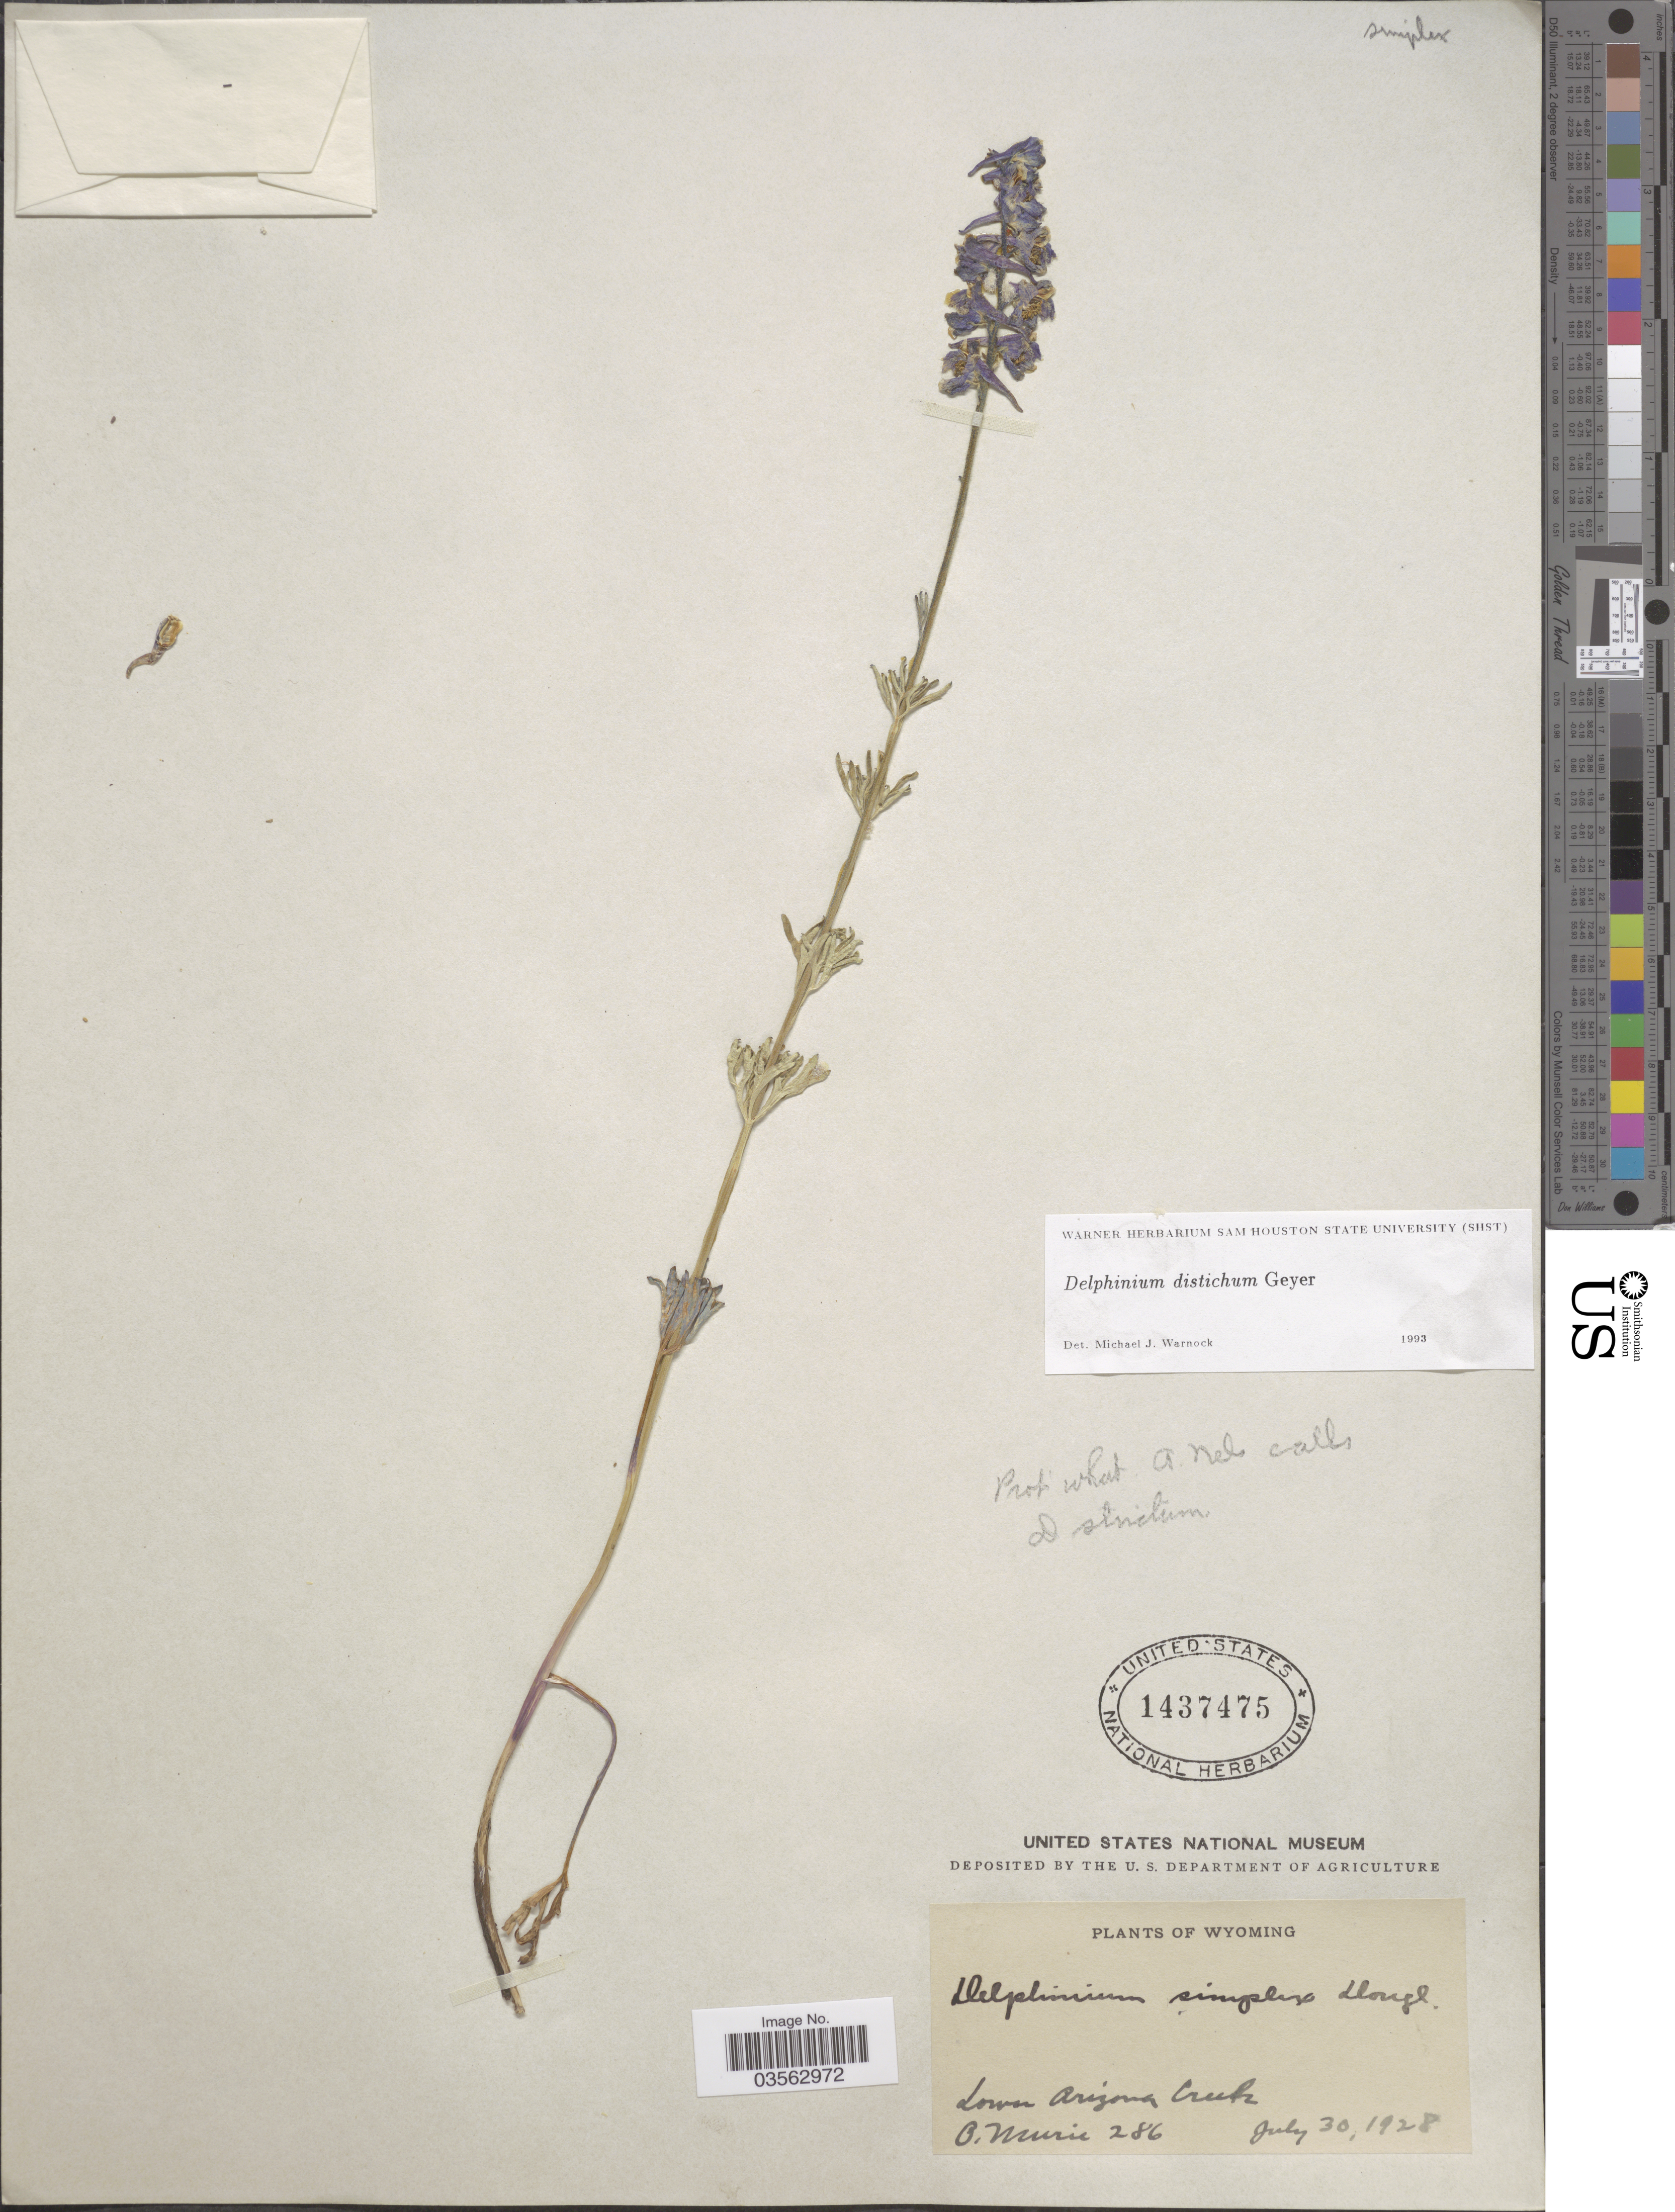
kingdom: Plantae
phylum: Tracheophyta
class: Magnoliopsida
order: Ranunculales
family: Ranunculaceae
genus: Delphinium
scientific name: Delphinium distichum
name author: Geyer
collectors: O. Murie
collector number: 286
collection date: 1928-07-30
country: United States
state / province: Wyoming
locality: Lower Arizona Creek.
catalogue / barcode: US 1437475